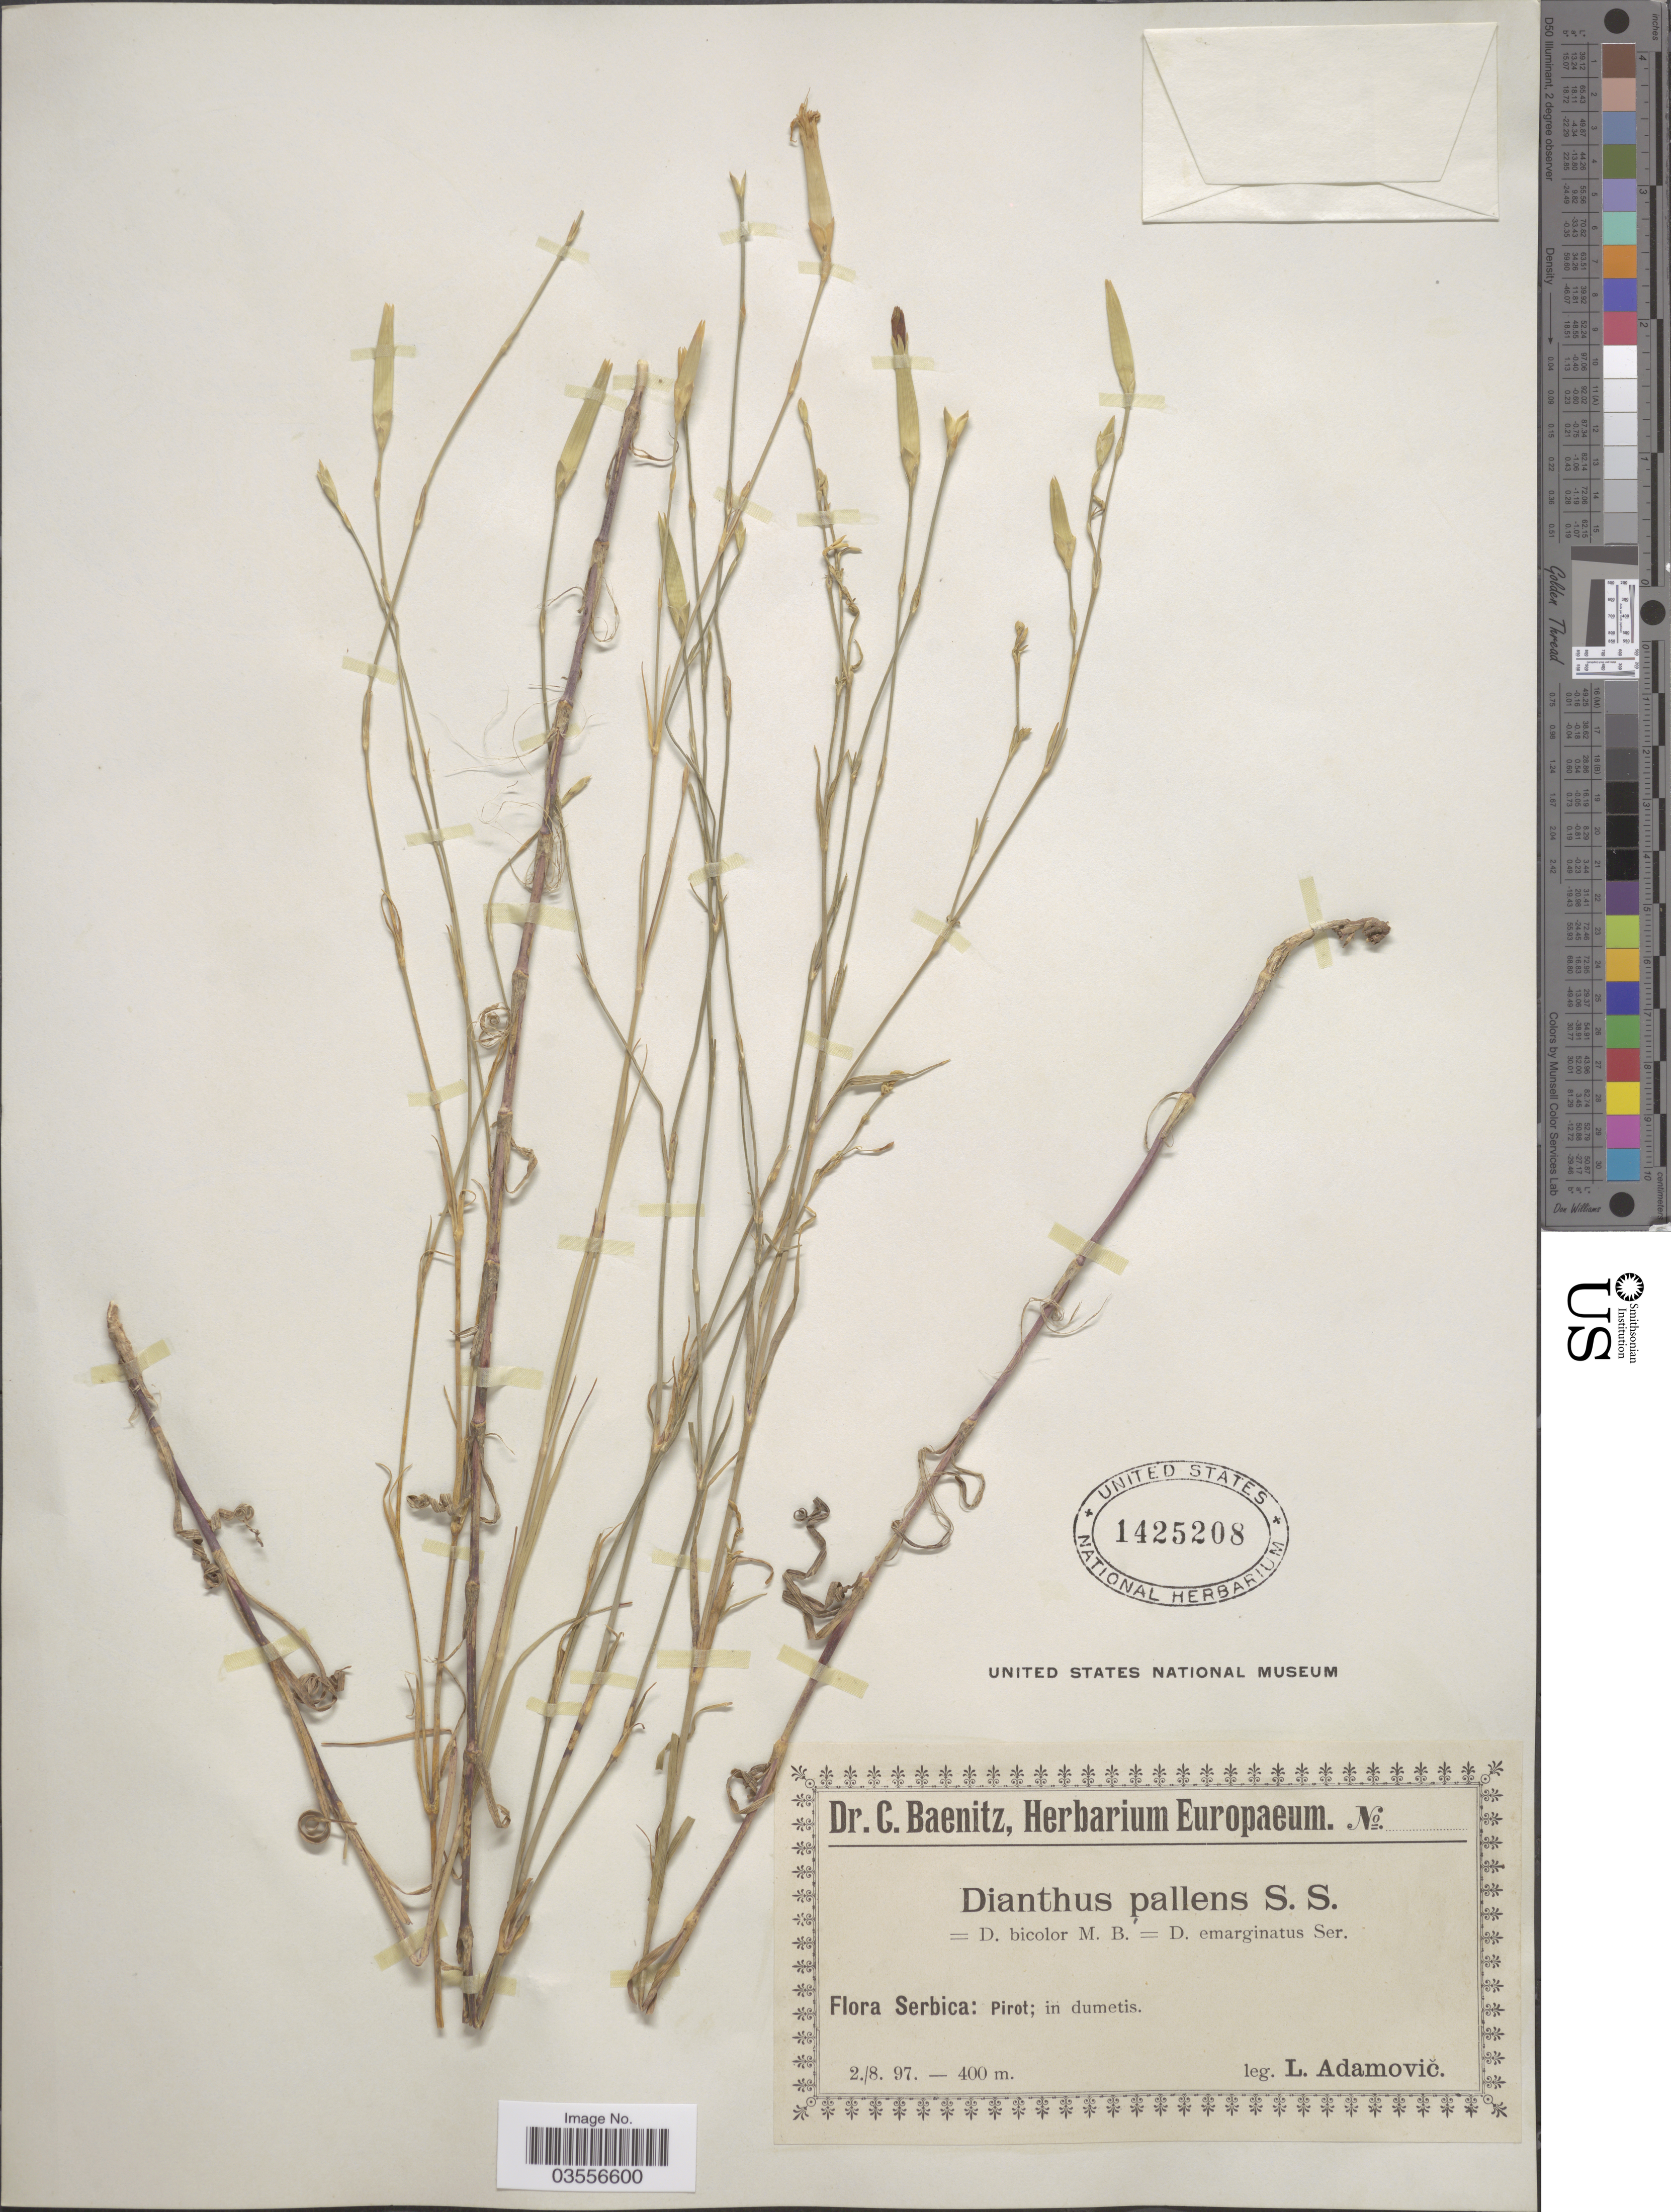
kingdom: Plantae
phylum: Tracheophyta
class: Magnoliopsida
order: Caryophyllales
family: Caryophyllaceae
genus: Dianthus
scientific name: Dianthus pallens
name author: Sibth. & Sm.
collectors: L. Adamović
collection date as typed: Transcribed d/m/y: 2/8/97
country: Serbia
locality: Serbica: Pirot; in dumetis.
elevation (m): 400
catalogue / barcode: US 1425208